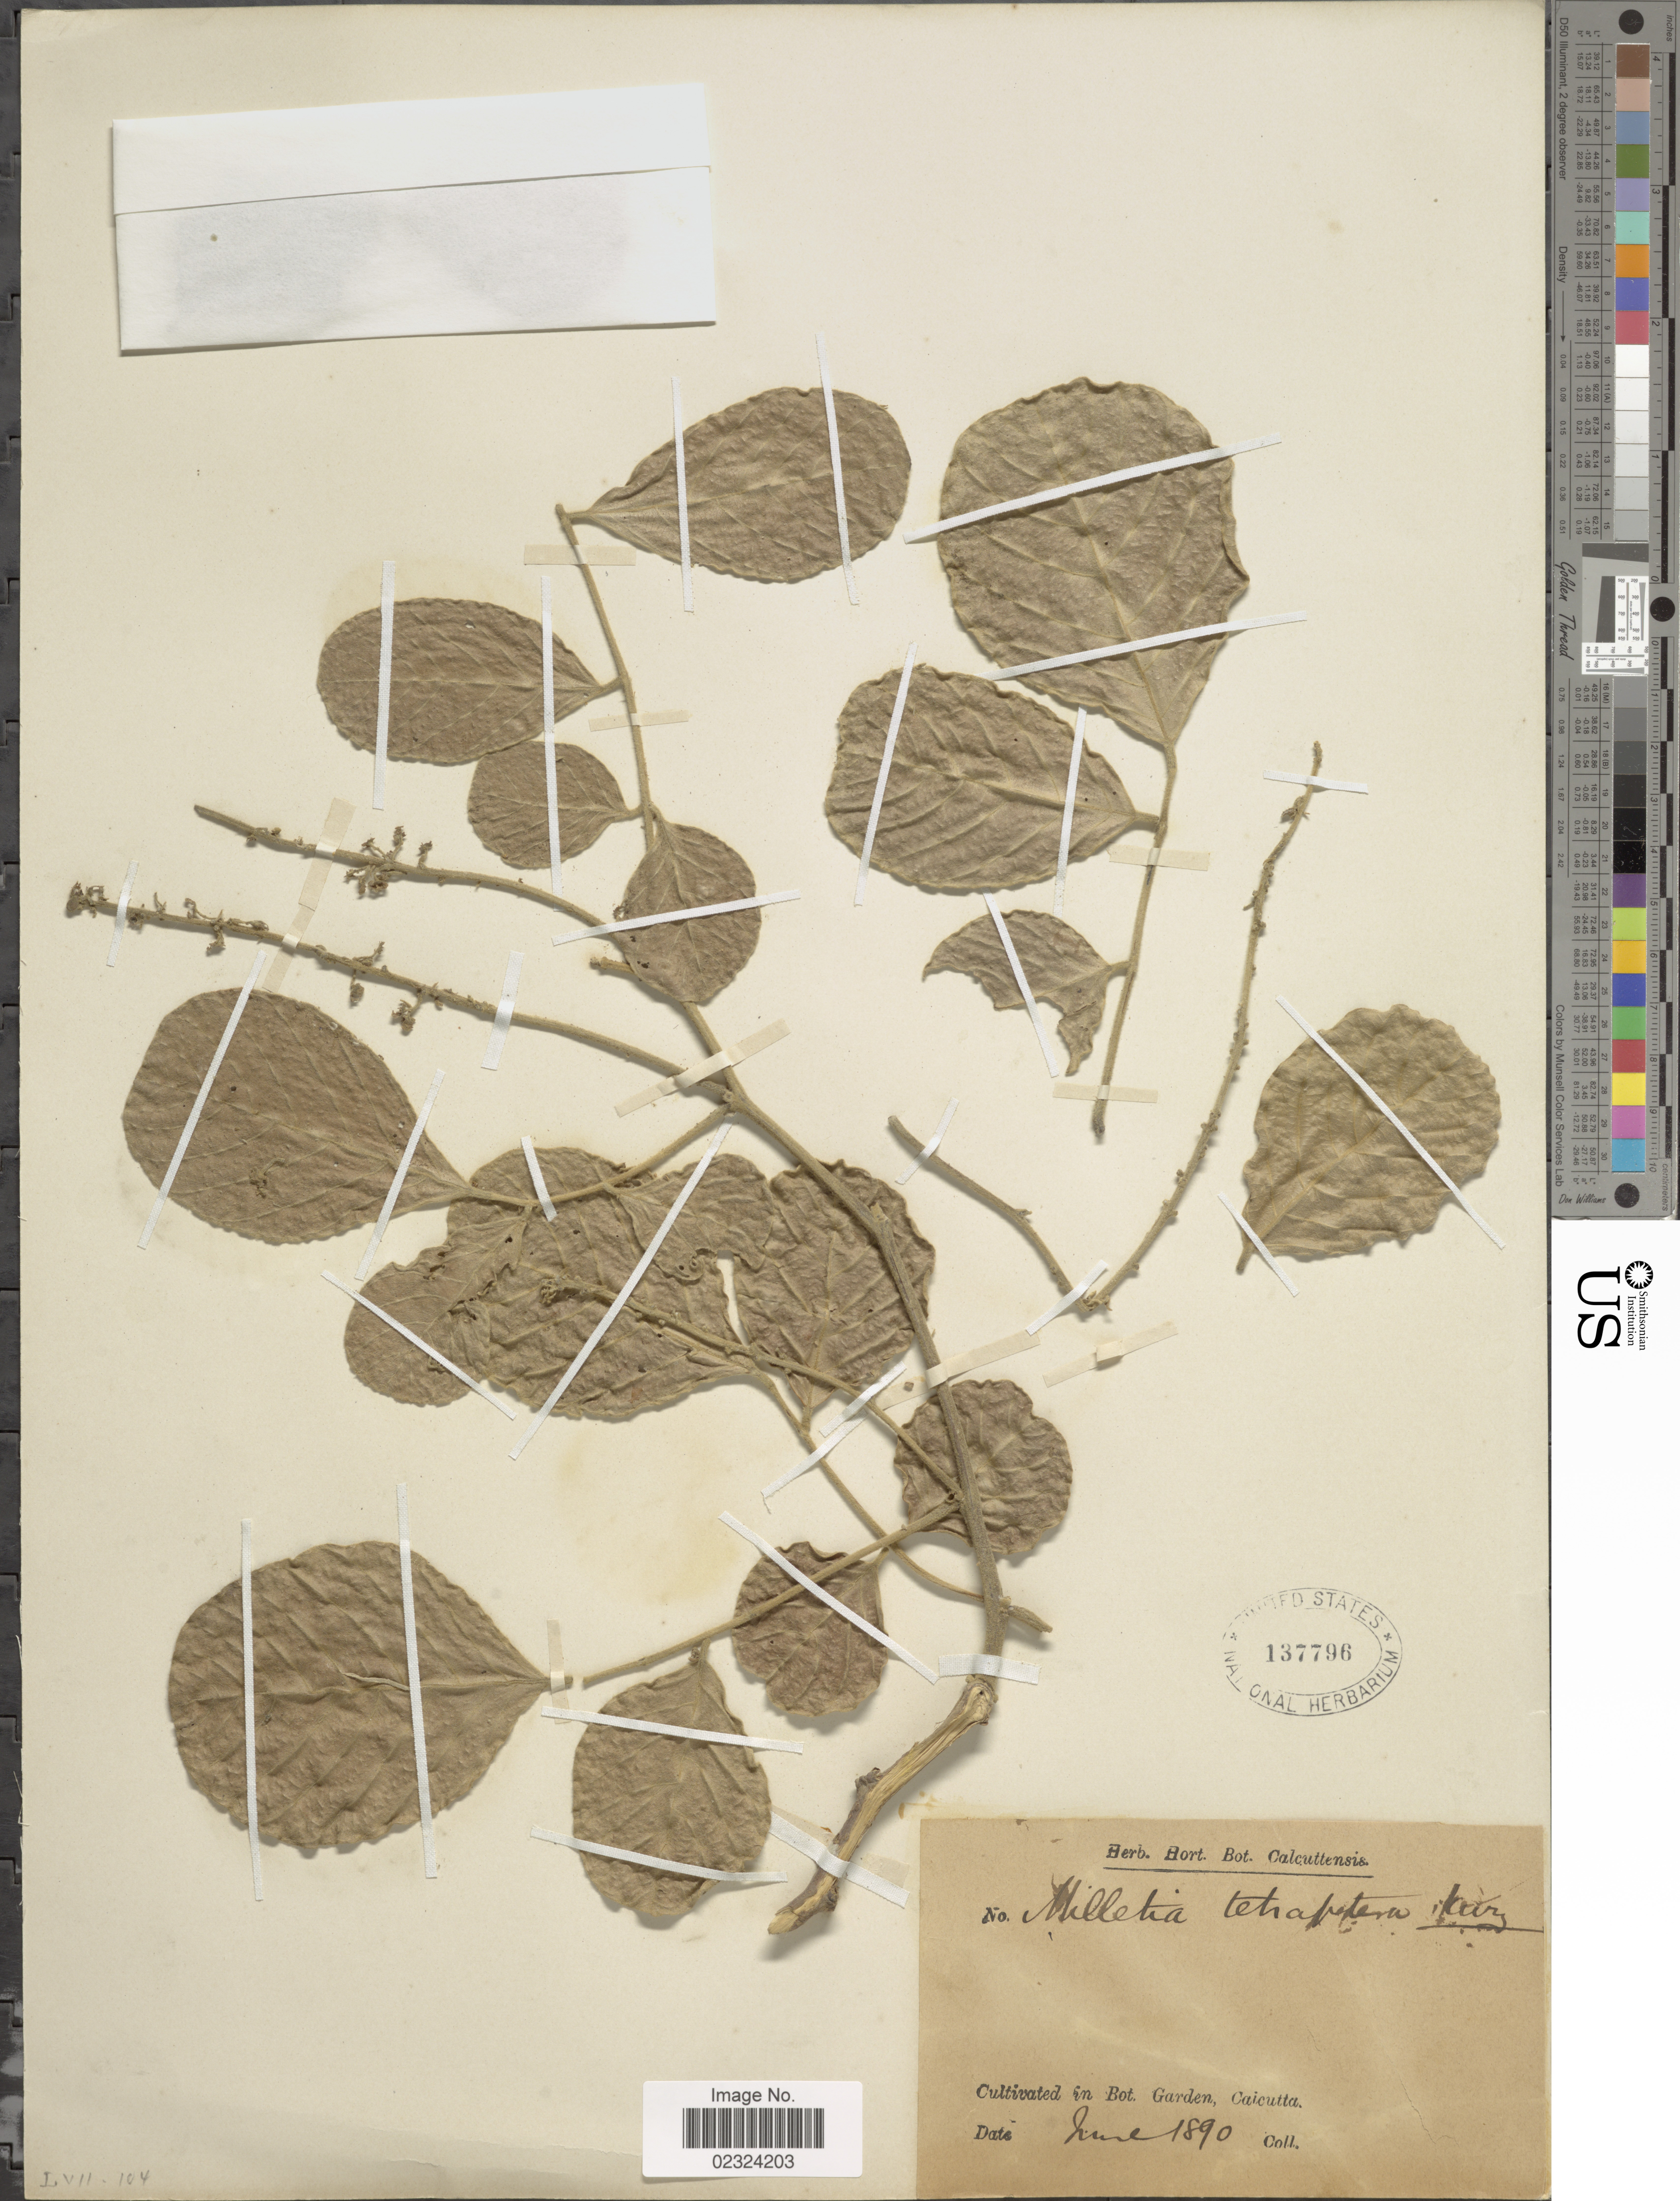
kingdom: Plantae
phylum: Tracheophyta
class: Magnoliopsida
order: Fabales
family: Fabaceae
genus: Millettia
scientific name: Millettia tetraptera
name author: Kurz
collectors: ex Herb. Hort. Bot. Calcuttensis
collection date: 1890-06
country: India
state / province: West Bengal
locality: Cultivated in Bot. Garden, Calcutta.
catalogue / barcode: US 137796